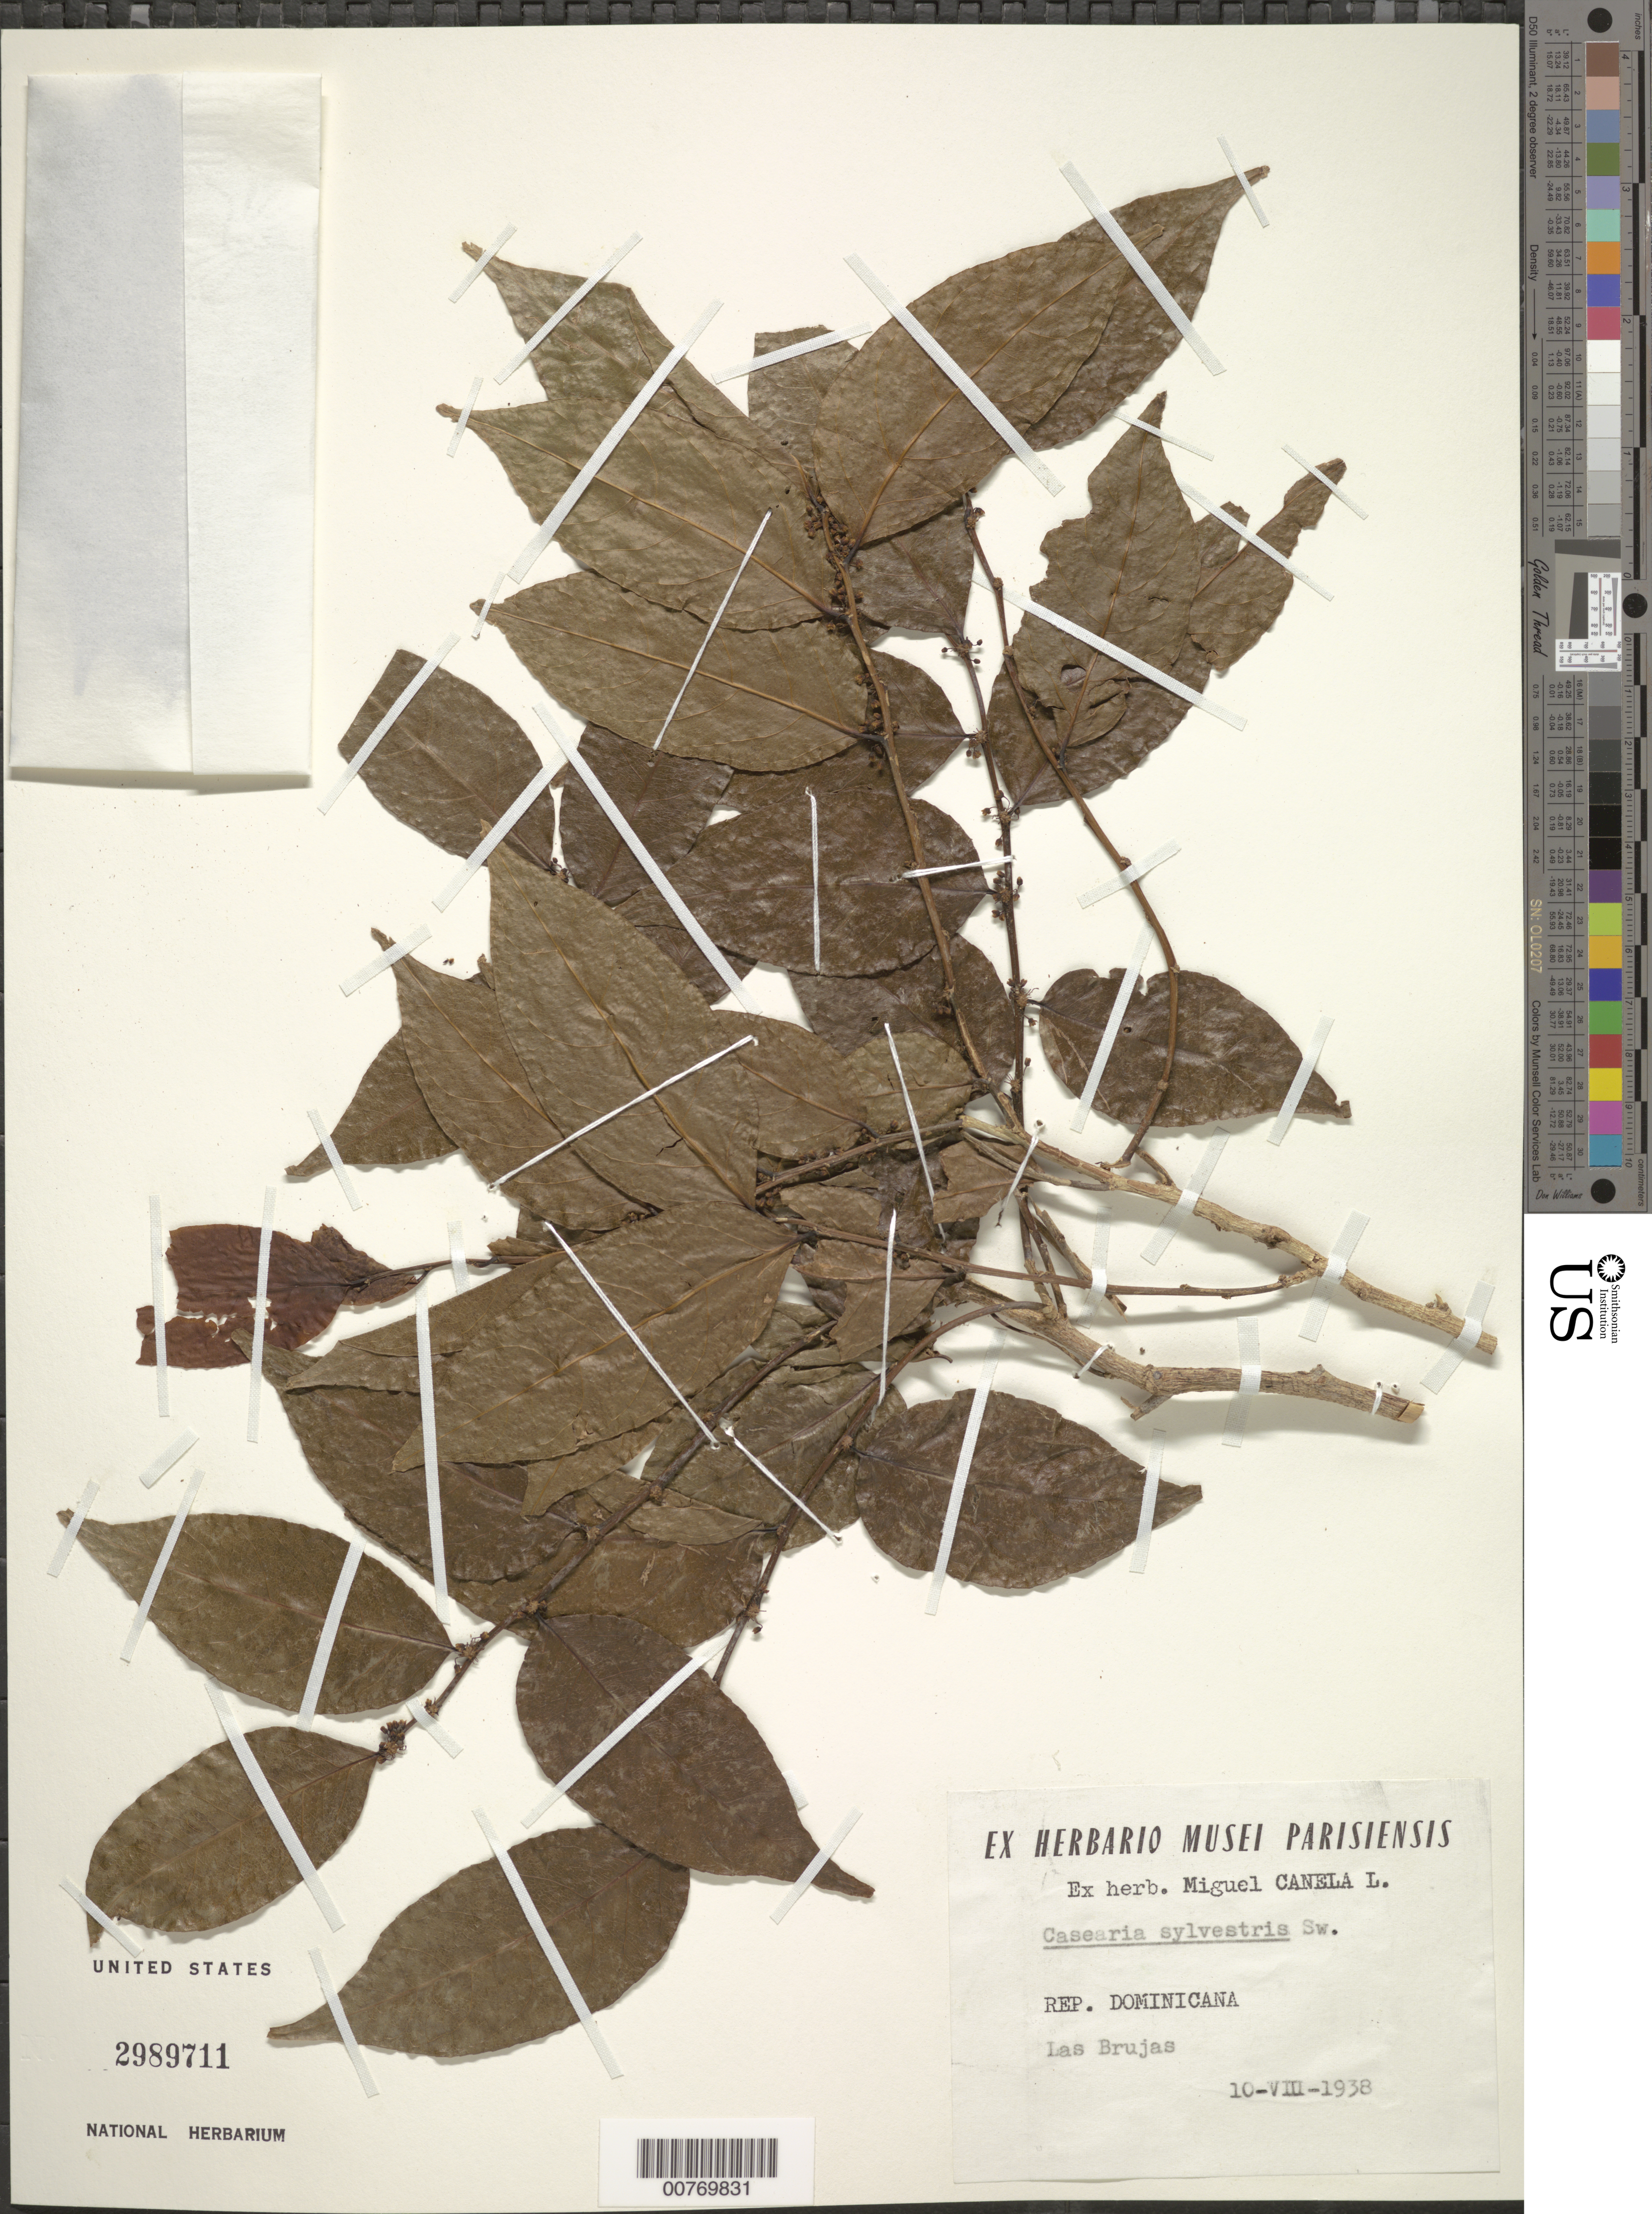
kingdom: Plantae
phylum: Tracheophyta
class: Magnoliopsida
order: Malpighiales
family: Salicaceae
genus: Casearia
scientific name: Casearia sylvestris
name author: Sw.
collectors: M. Canela Lazaro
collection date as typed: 10 Aug 1938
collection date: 1938-08-10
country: Dominican Republic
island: Hispaniola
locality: Las Brujas.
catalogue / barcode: US 2989711